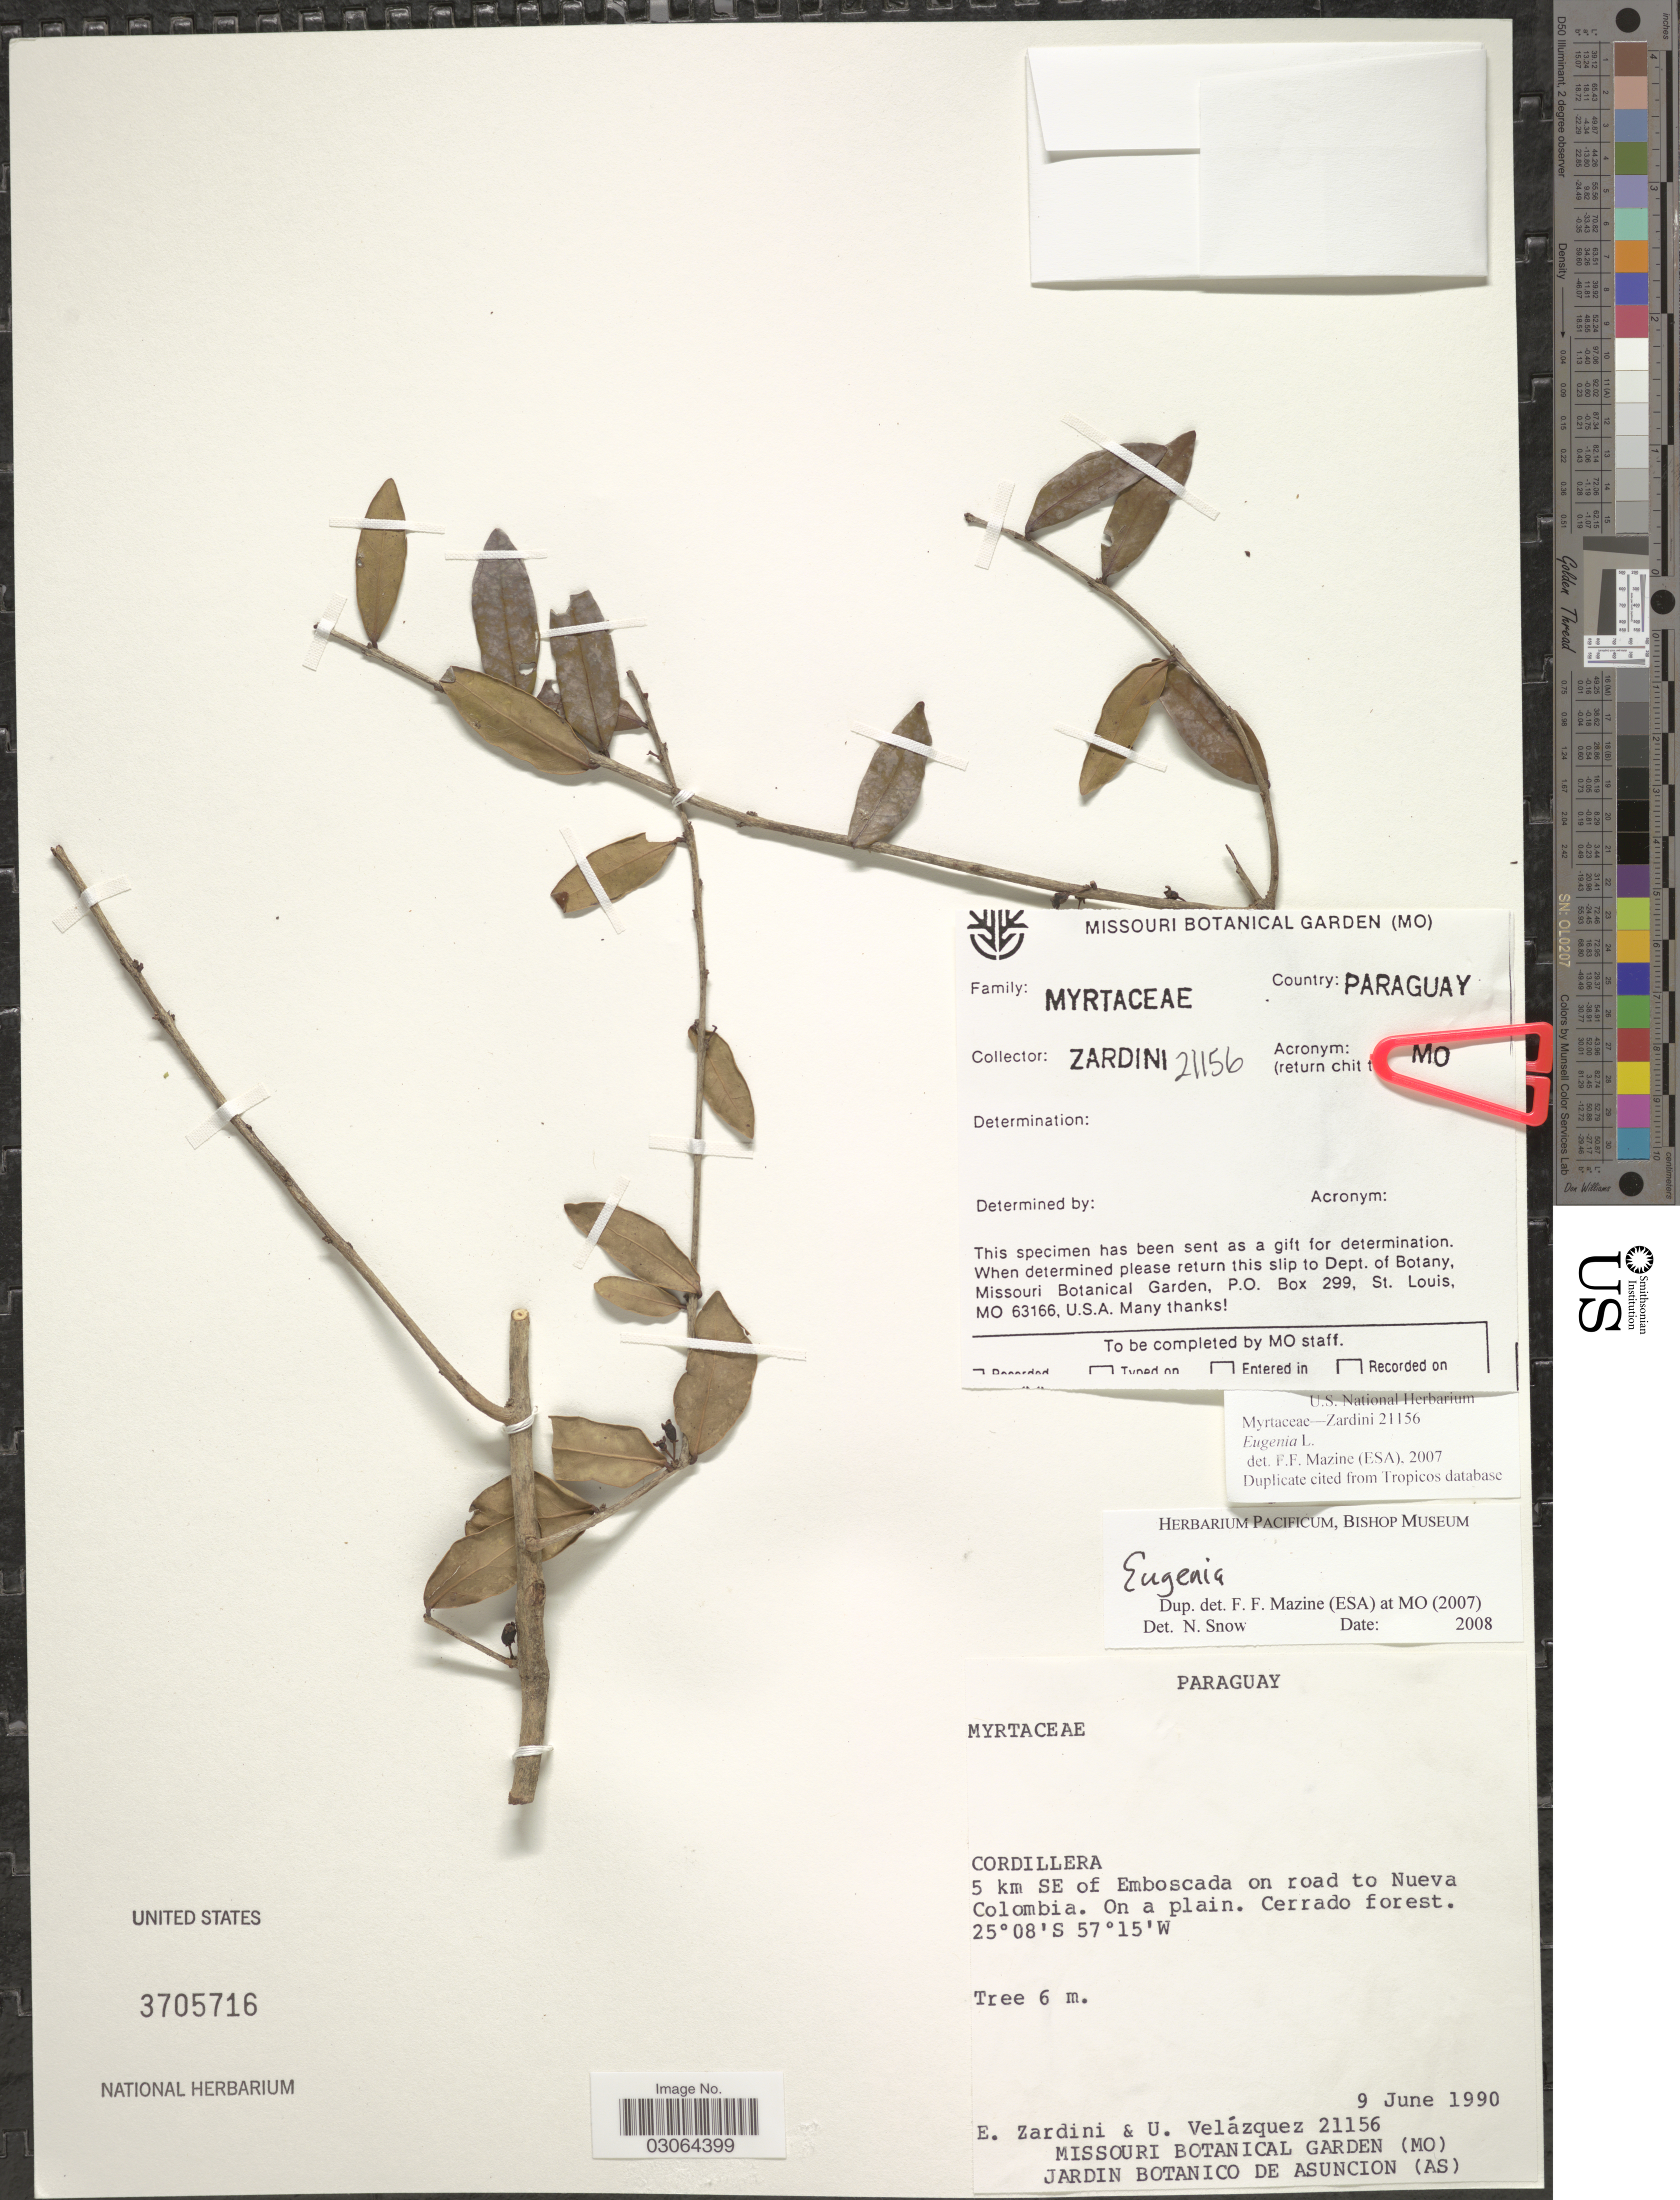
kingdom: Plantae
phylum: Tracheophyta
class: Magnoliopsida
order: Myrtales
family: Myrtaceae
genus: Eugenia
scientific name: Eugenia sp.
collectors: E. Zardini & U. Velázquez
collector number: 21156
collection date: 1990-06-09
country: Paraguay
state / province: Cordillera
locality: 5 km SE of Emboscada on road to Nueva Colombia, On a plain.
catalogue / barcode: US 3705716